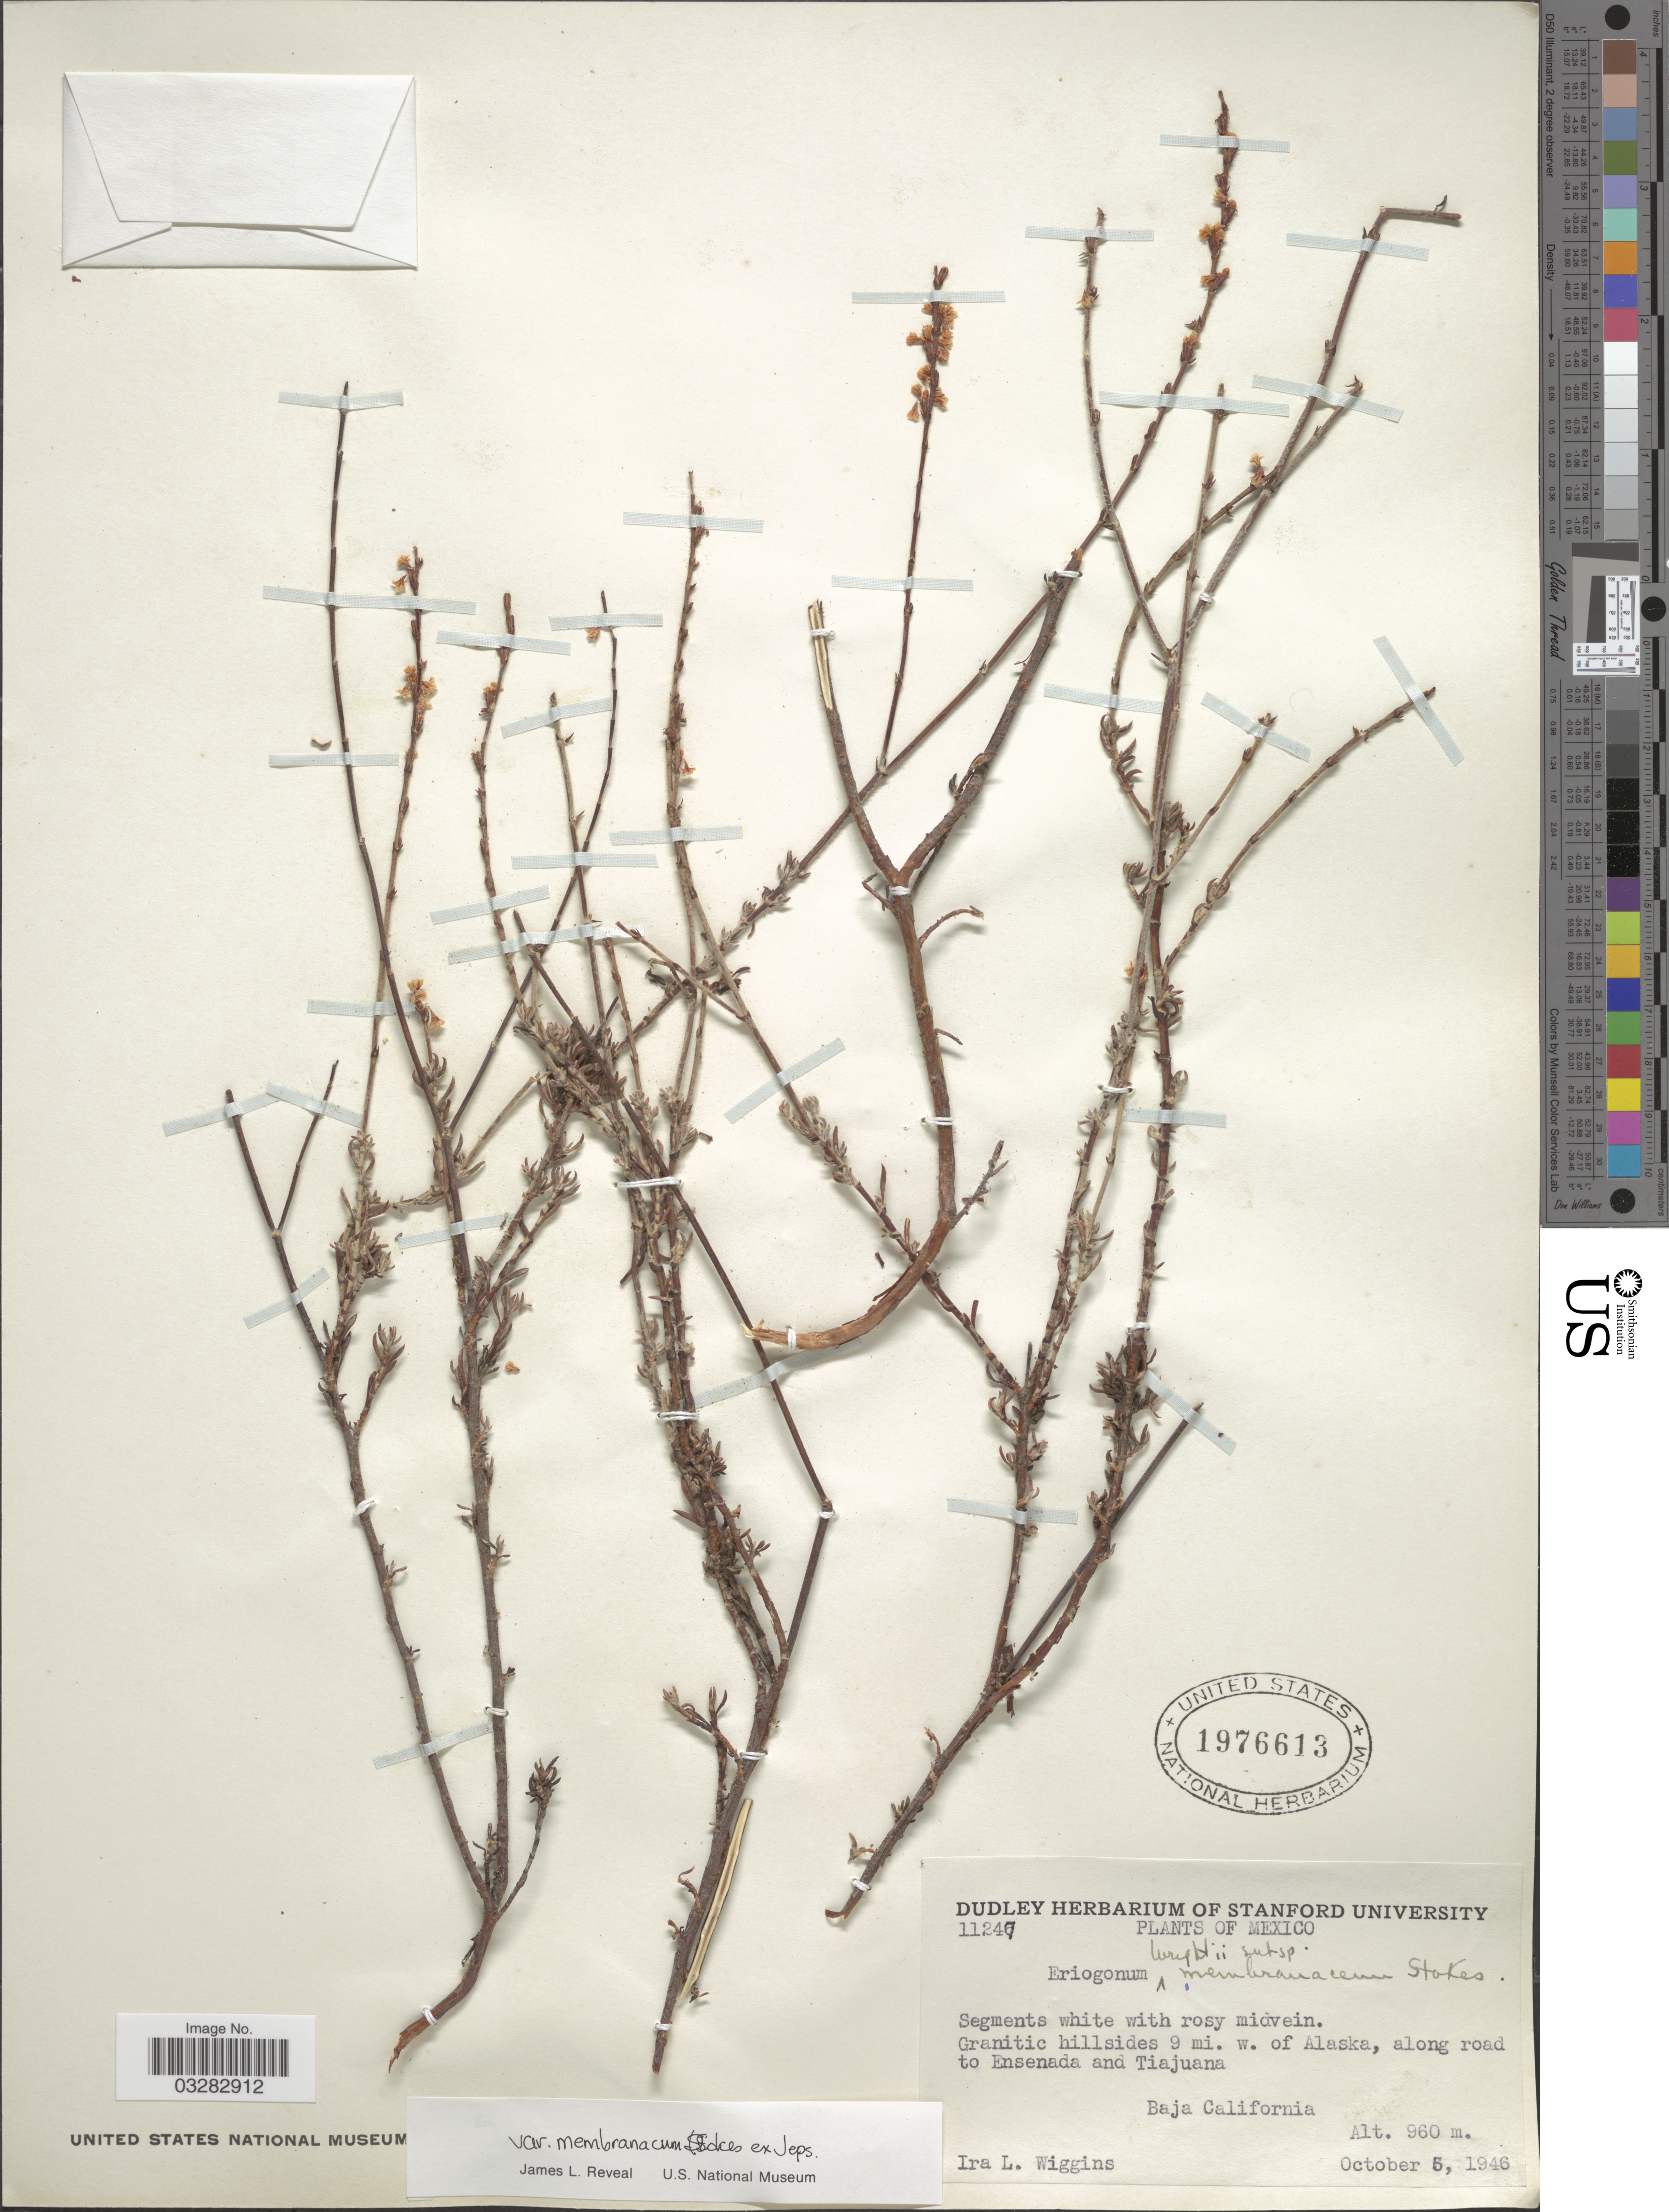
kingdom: Plantae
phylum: Tracheophyta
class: Magnoliopsida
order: Caryophyllales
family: Polygonaceae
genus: Eriogonum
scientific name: Eriogonum wrightii var. membranaceum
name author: S. Stokes ex Jeps.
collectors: I. L. Wiggins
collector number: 11247*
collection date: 1946-10-05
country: Mexico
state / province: Baja California Norte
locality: Granitic hillsides 9 mi. w. of Alaska, along road to Ensenada and Tiajuana.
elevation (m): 960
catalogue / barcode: US 1976613